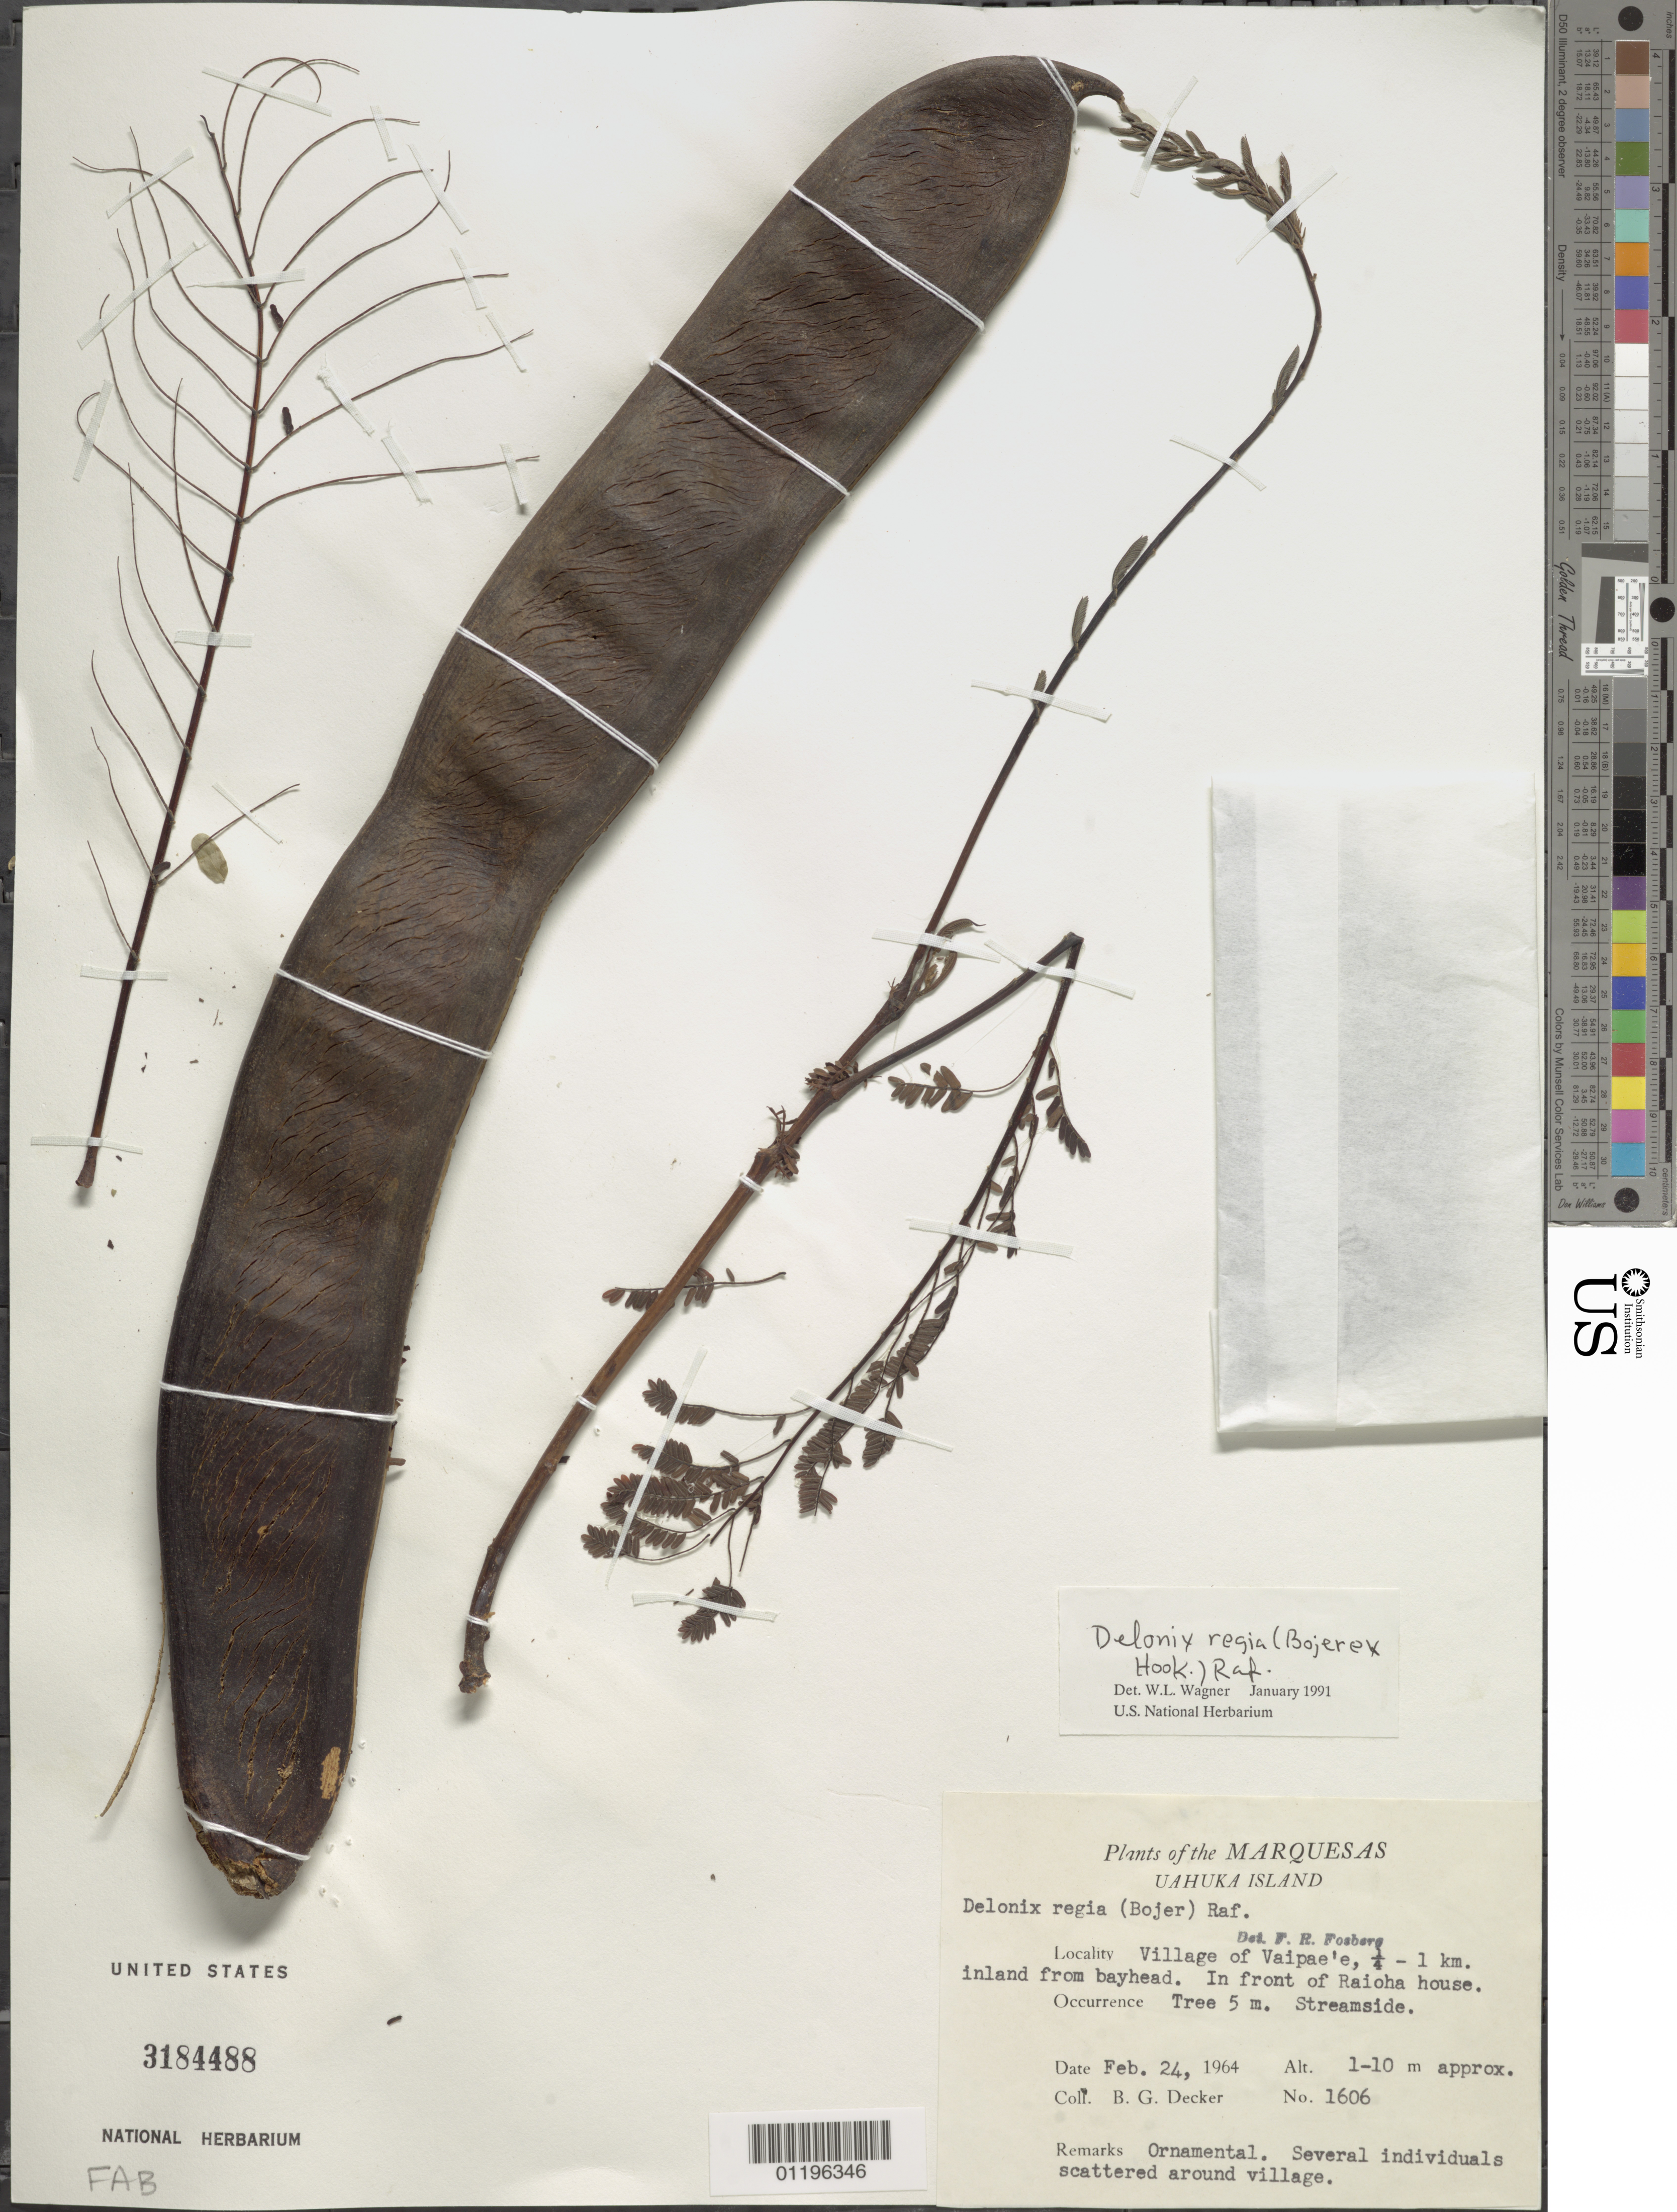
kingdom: Plantae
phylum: Tracheophyta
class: Magnoliopsida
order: Fabales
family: Fabaceae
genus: Delonix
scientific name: Delonix regia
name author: (Bojer ex Hook.) Raf.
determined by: Wagner, W. L., (BOT), Smithsonian Institution - National Museum of Natural History (UNITED STATES)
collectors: B. G. Decker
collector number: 1606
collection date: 1964-02-24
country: French Polynesia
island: Ua Huka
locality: Vaipae'e village, 0.25-1 km inland from bayhead, in front of Raioha house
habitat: Streamside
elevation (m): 1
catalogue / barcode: US 3184488